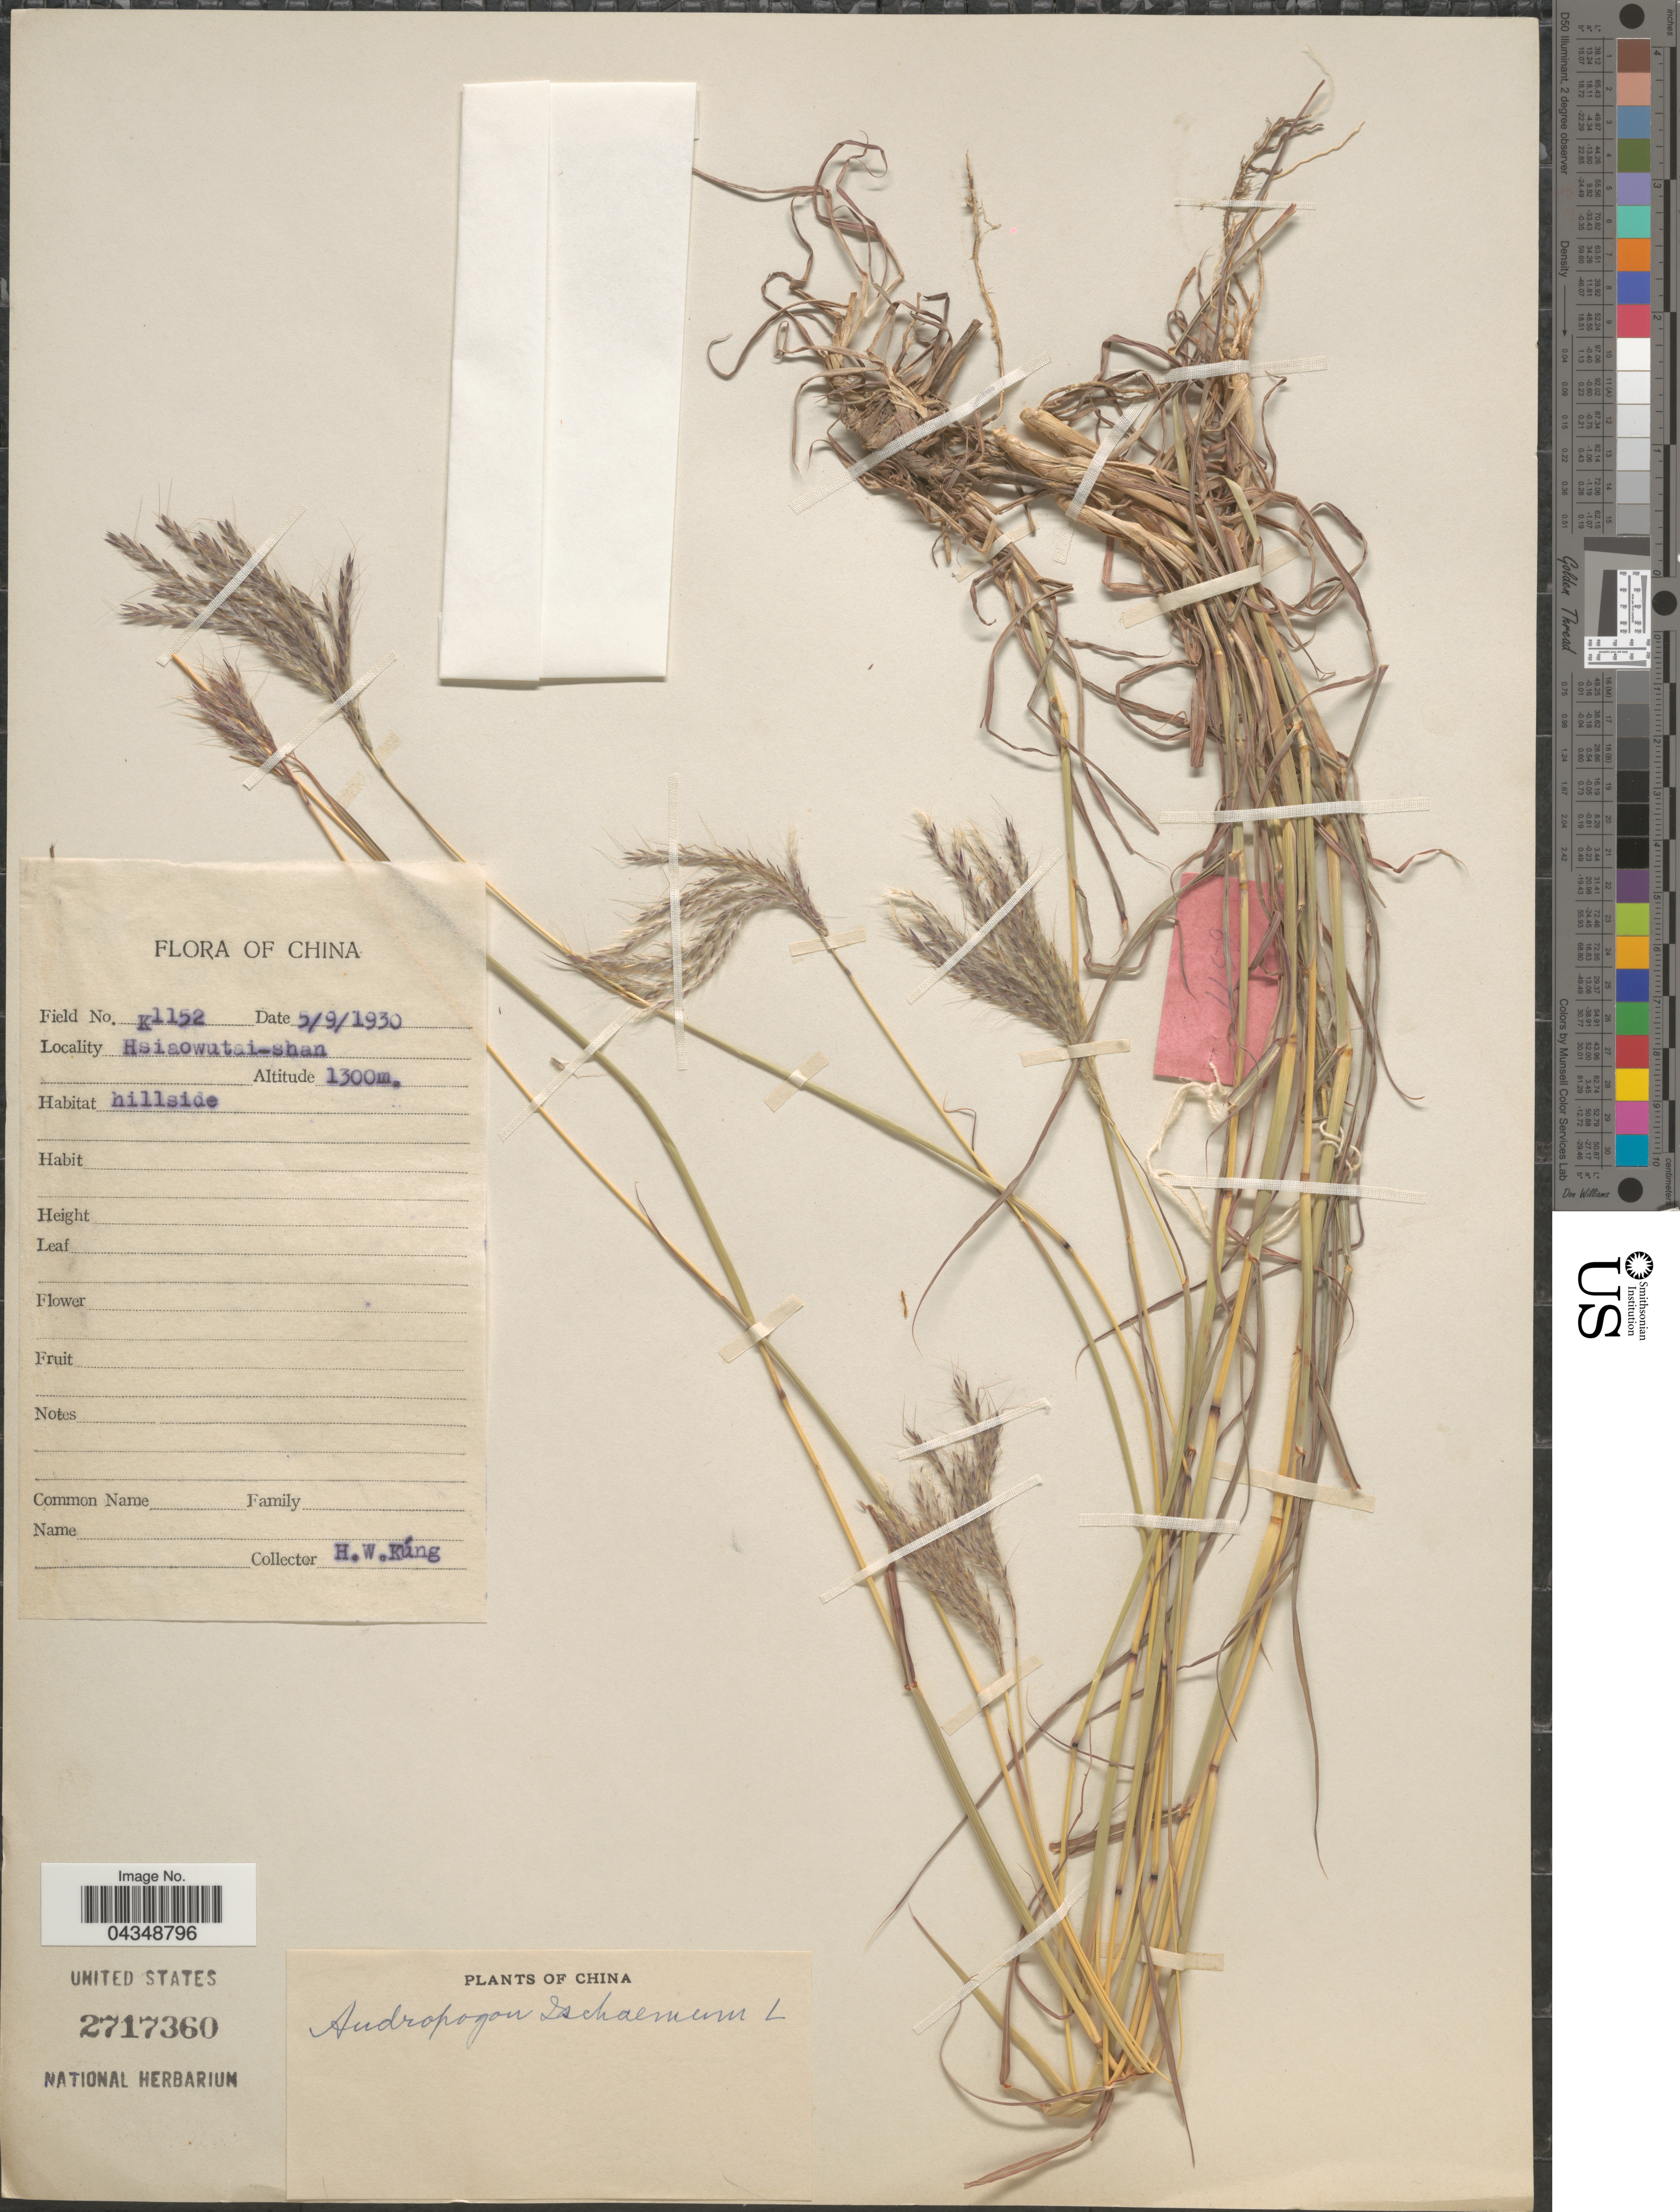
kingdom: Plantae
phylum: Tracheophyta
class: Liliopsida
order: Poales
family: Poaceae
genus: Bothriochloa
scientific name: Bothriochloa ischaemum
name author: (L.) Keng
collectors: H. Kung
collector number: K1152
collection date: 1930-09-05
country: China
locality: Hsiaowutai-shan.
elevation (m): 1300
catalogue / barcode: US 2717360